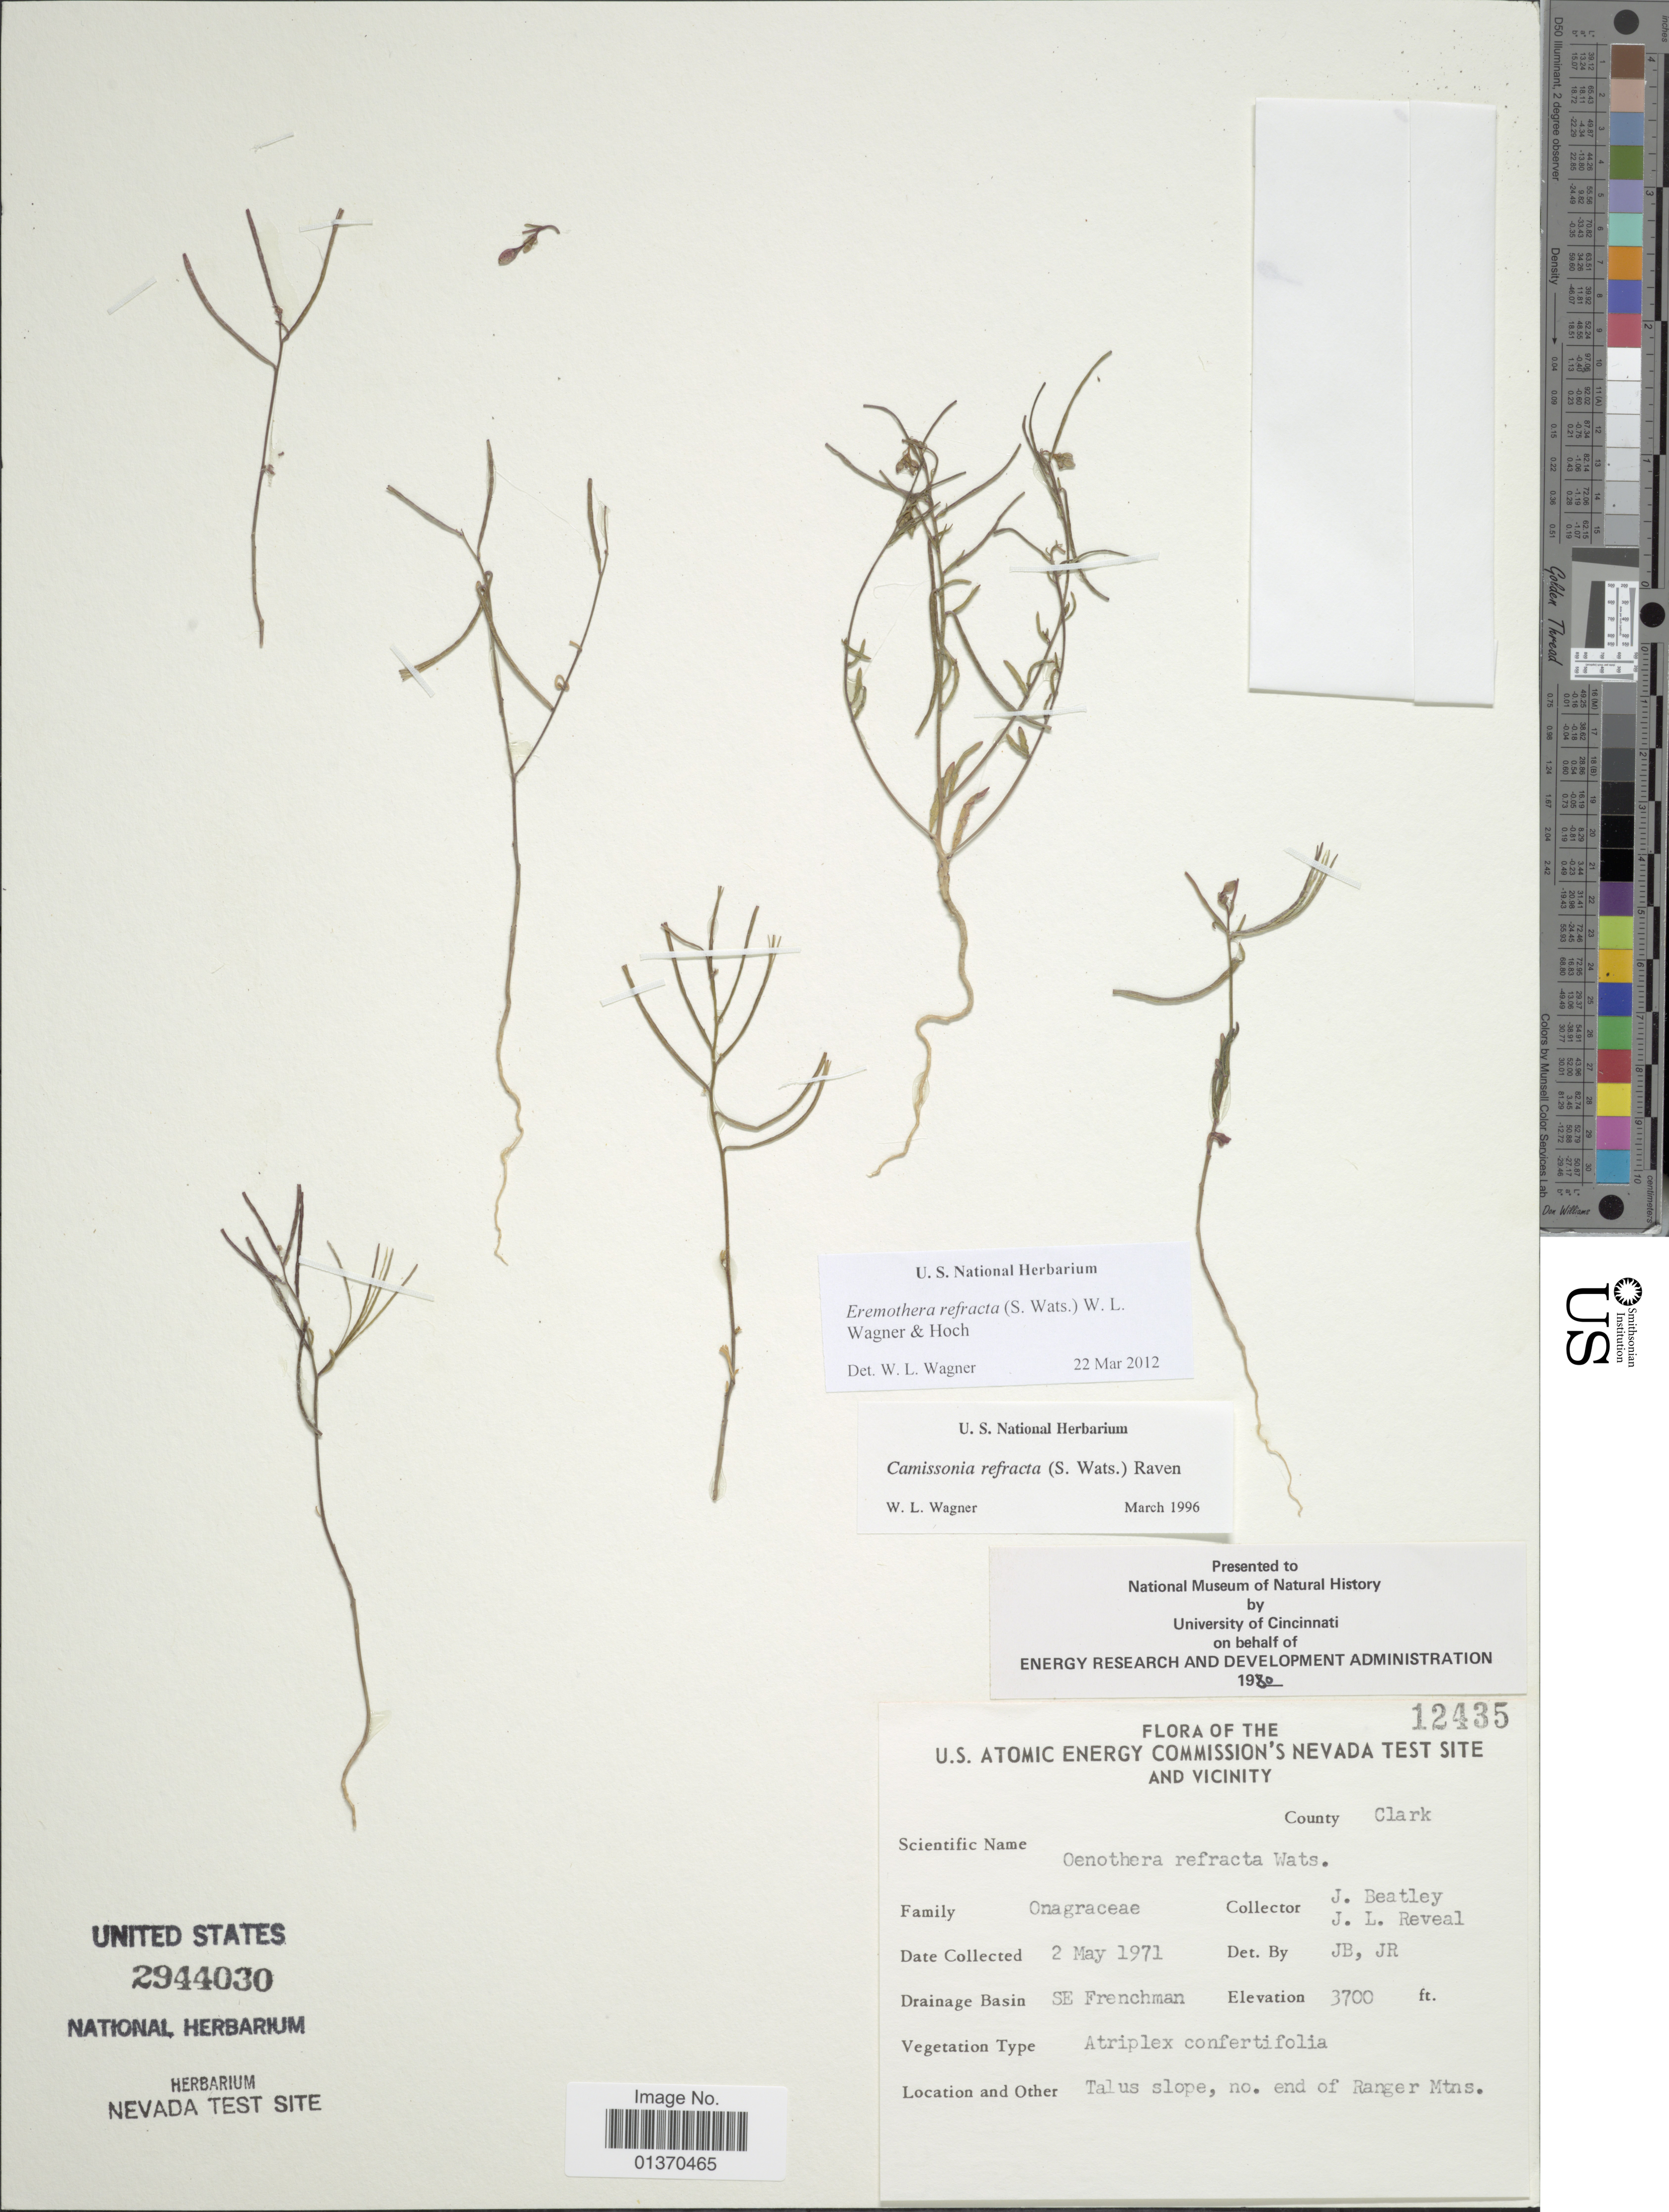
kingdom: Plantae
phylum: Tracheophyta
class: Magnoliopsida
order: Myrtales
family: Onagraceae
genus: Eremothera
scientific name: Eremothera refracta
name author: (S. Watson) W.L. Wagner & Hoch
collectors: J. C. Beatley & J. L. Reveal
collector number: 12435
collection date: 1971-05-02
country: United States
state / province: Nevada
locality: U. S. Atomic Energy Commission's Nevada Test Site and Vicinity, County Clark, SE Frenchman, Talus slope, no. end of Ranger Mtns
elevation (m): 1128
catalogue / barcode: US 2944030